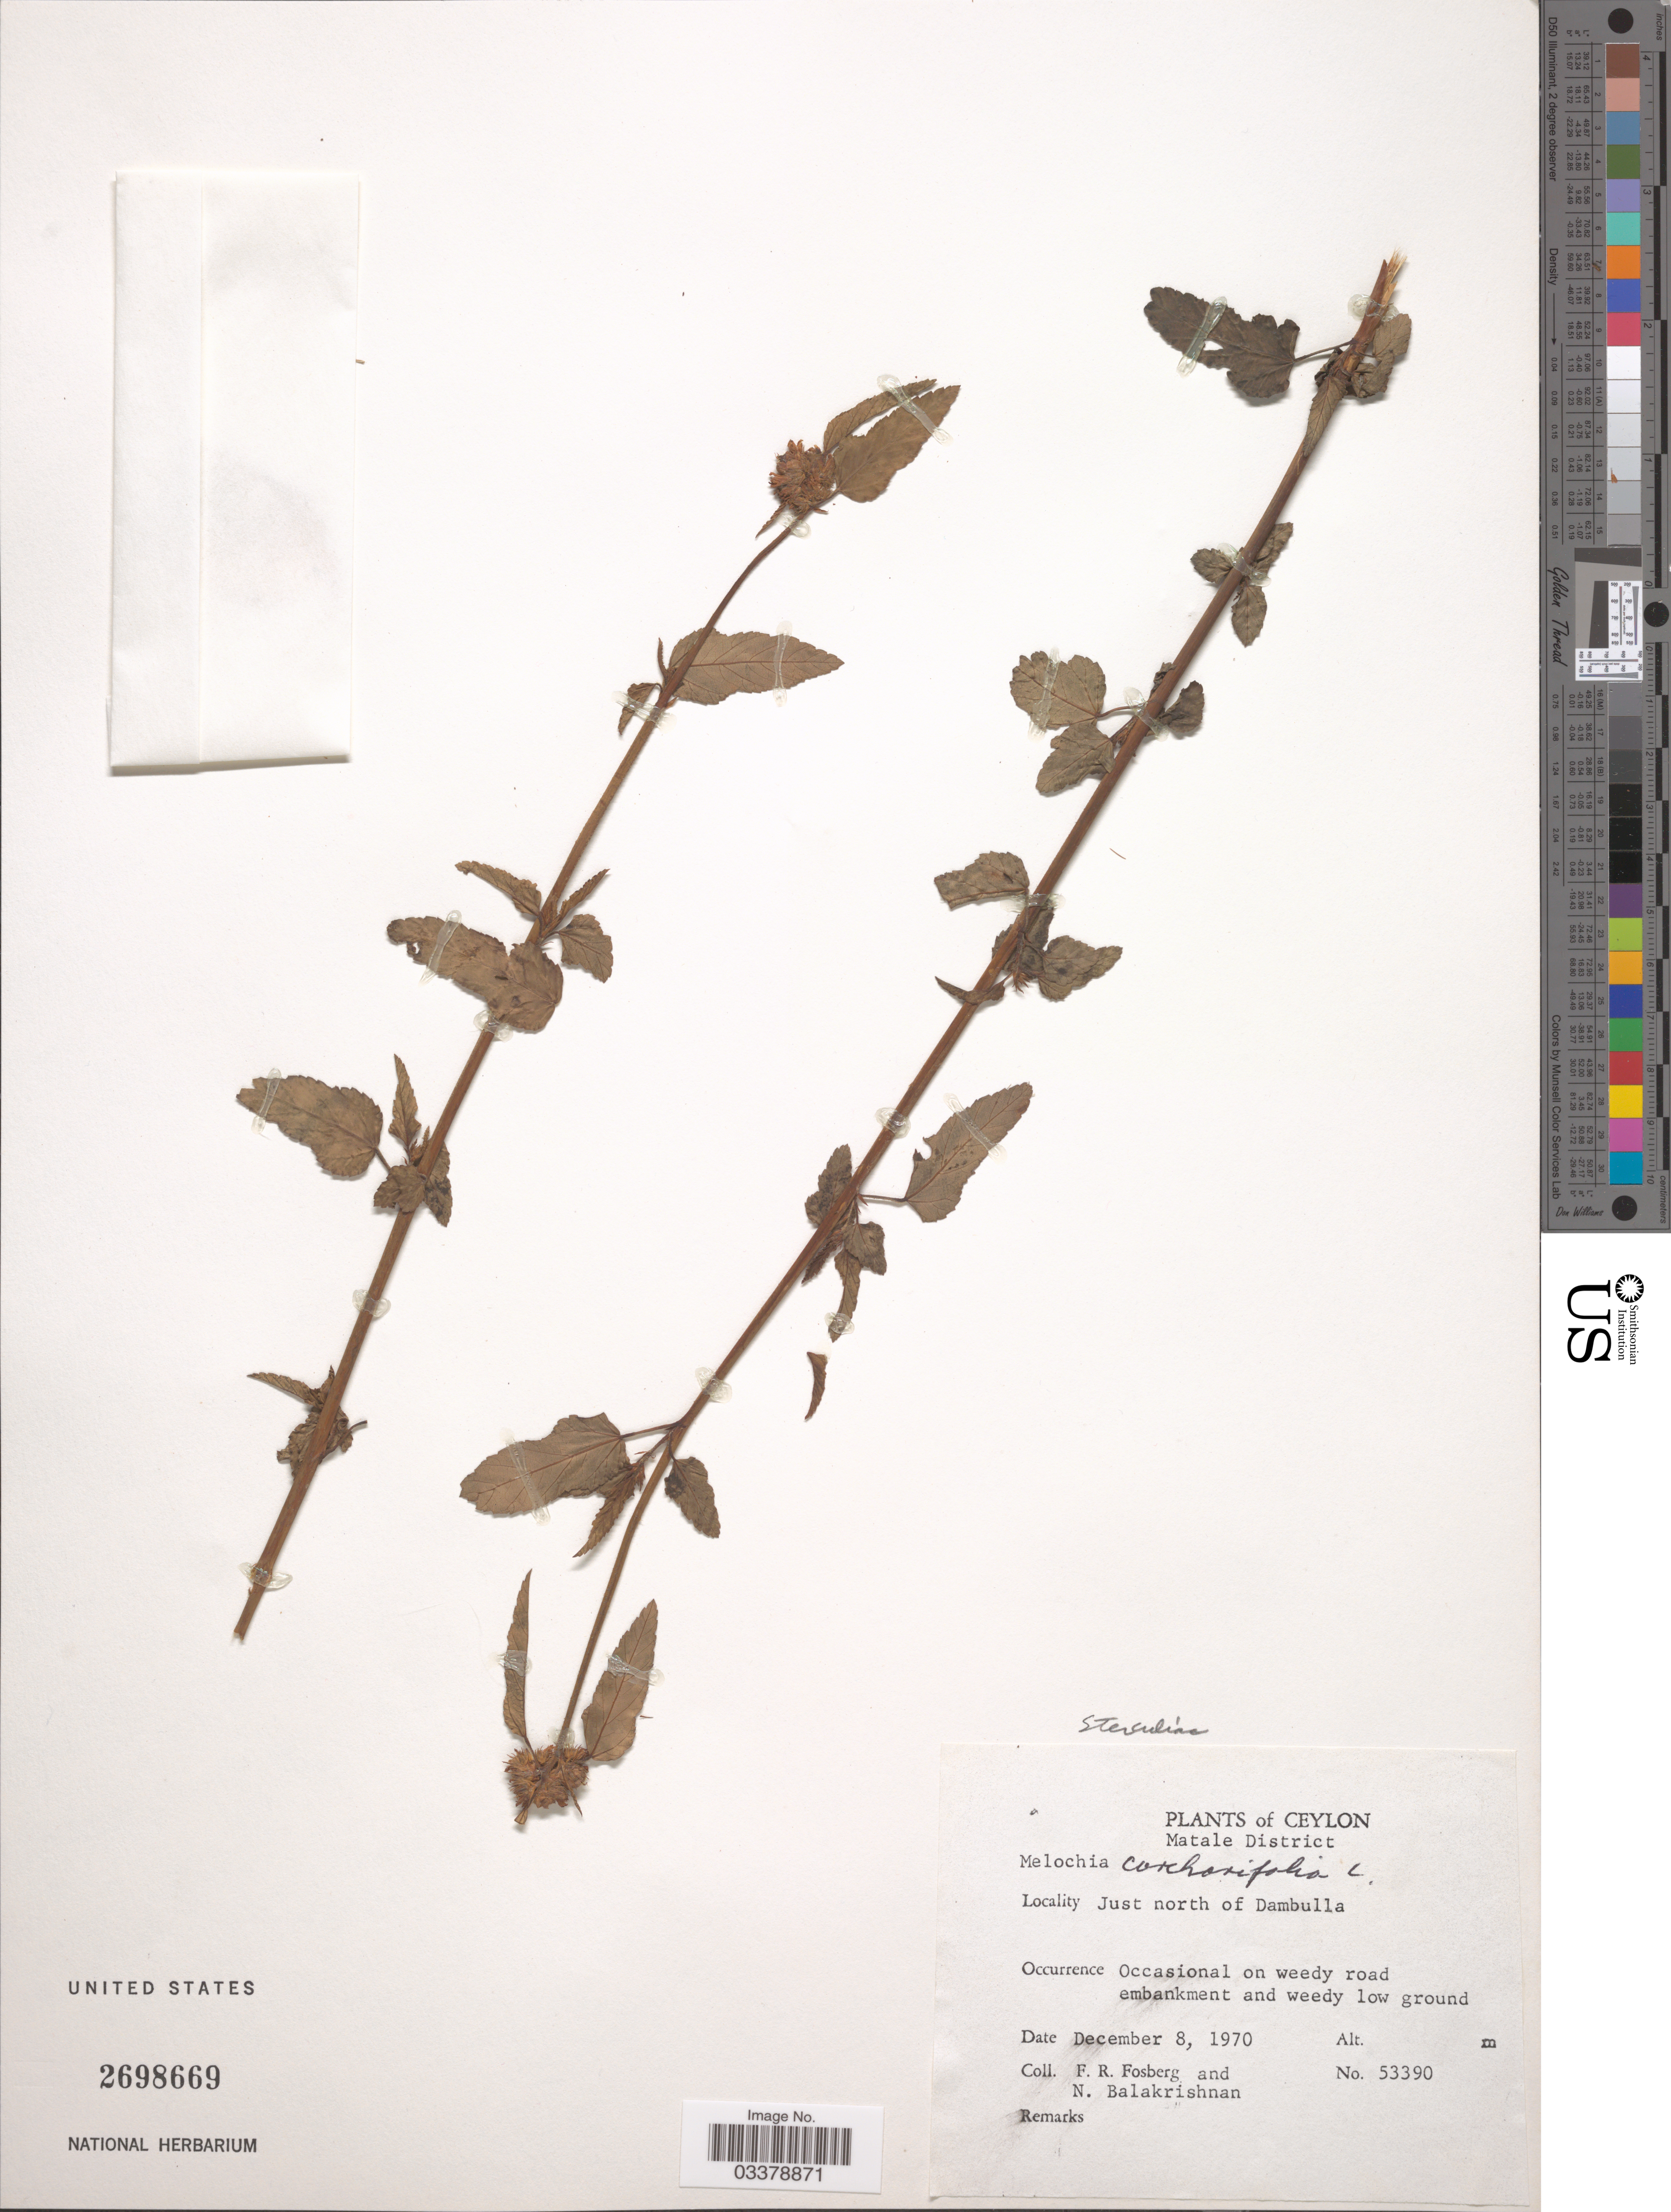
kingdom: Plantae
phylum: Tracheophyta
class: Magnoliopsida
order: Malvales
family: Malvaceae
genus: Melochia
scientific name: Melochia corchorifolia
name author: L.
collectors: F. R. Fosberg & N. Balakrishnan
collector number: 53390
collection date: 1970-12-08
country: Sri Lanka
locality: Ceylon, Matale District, Just north of Dambulla.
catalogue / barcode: US 2698669